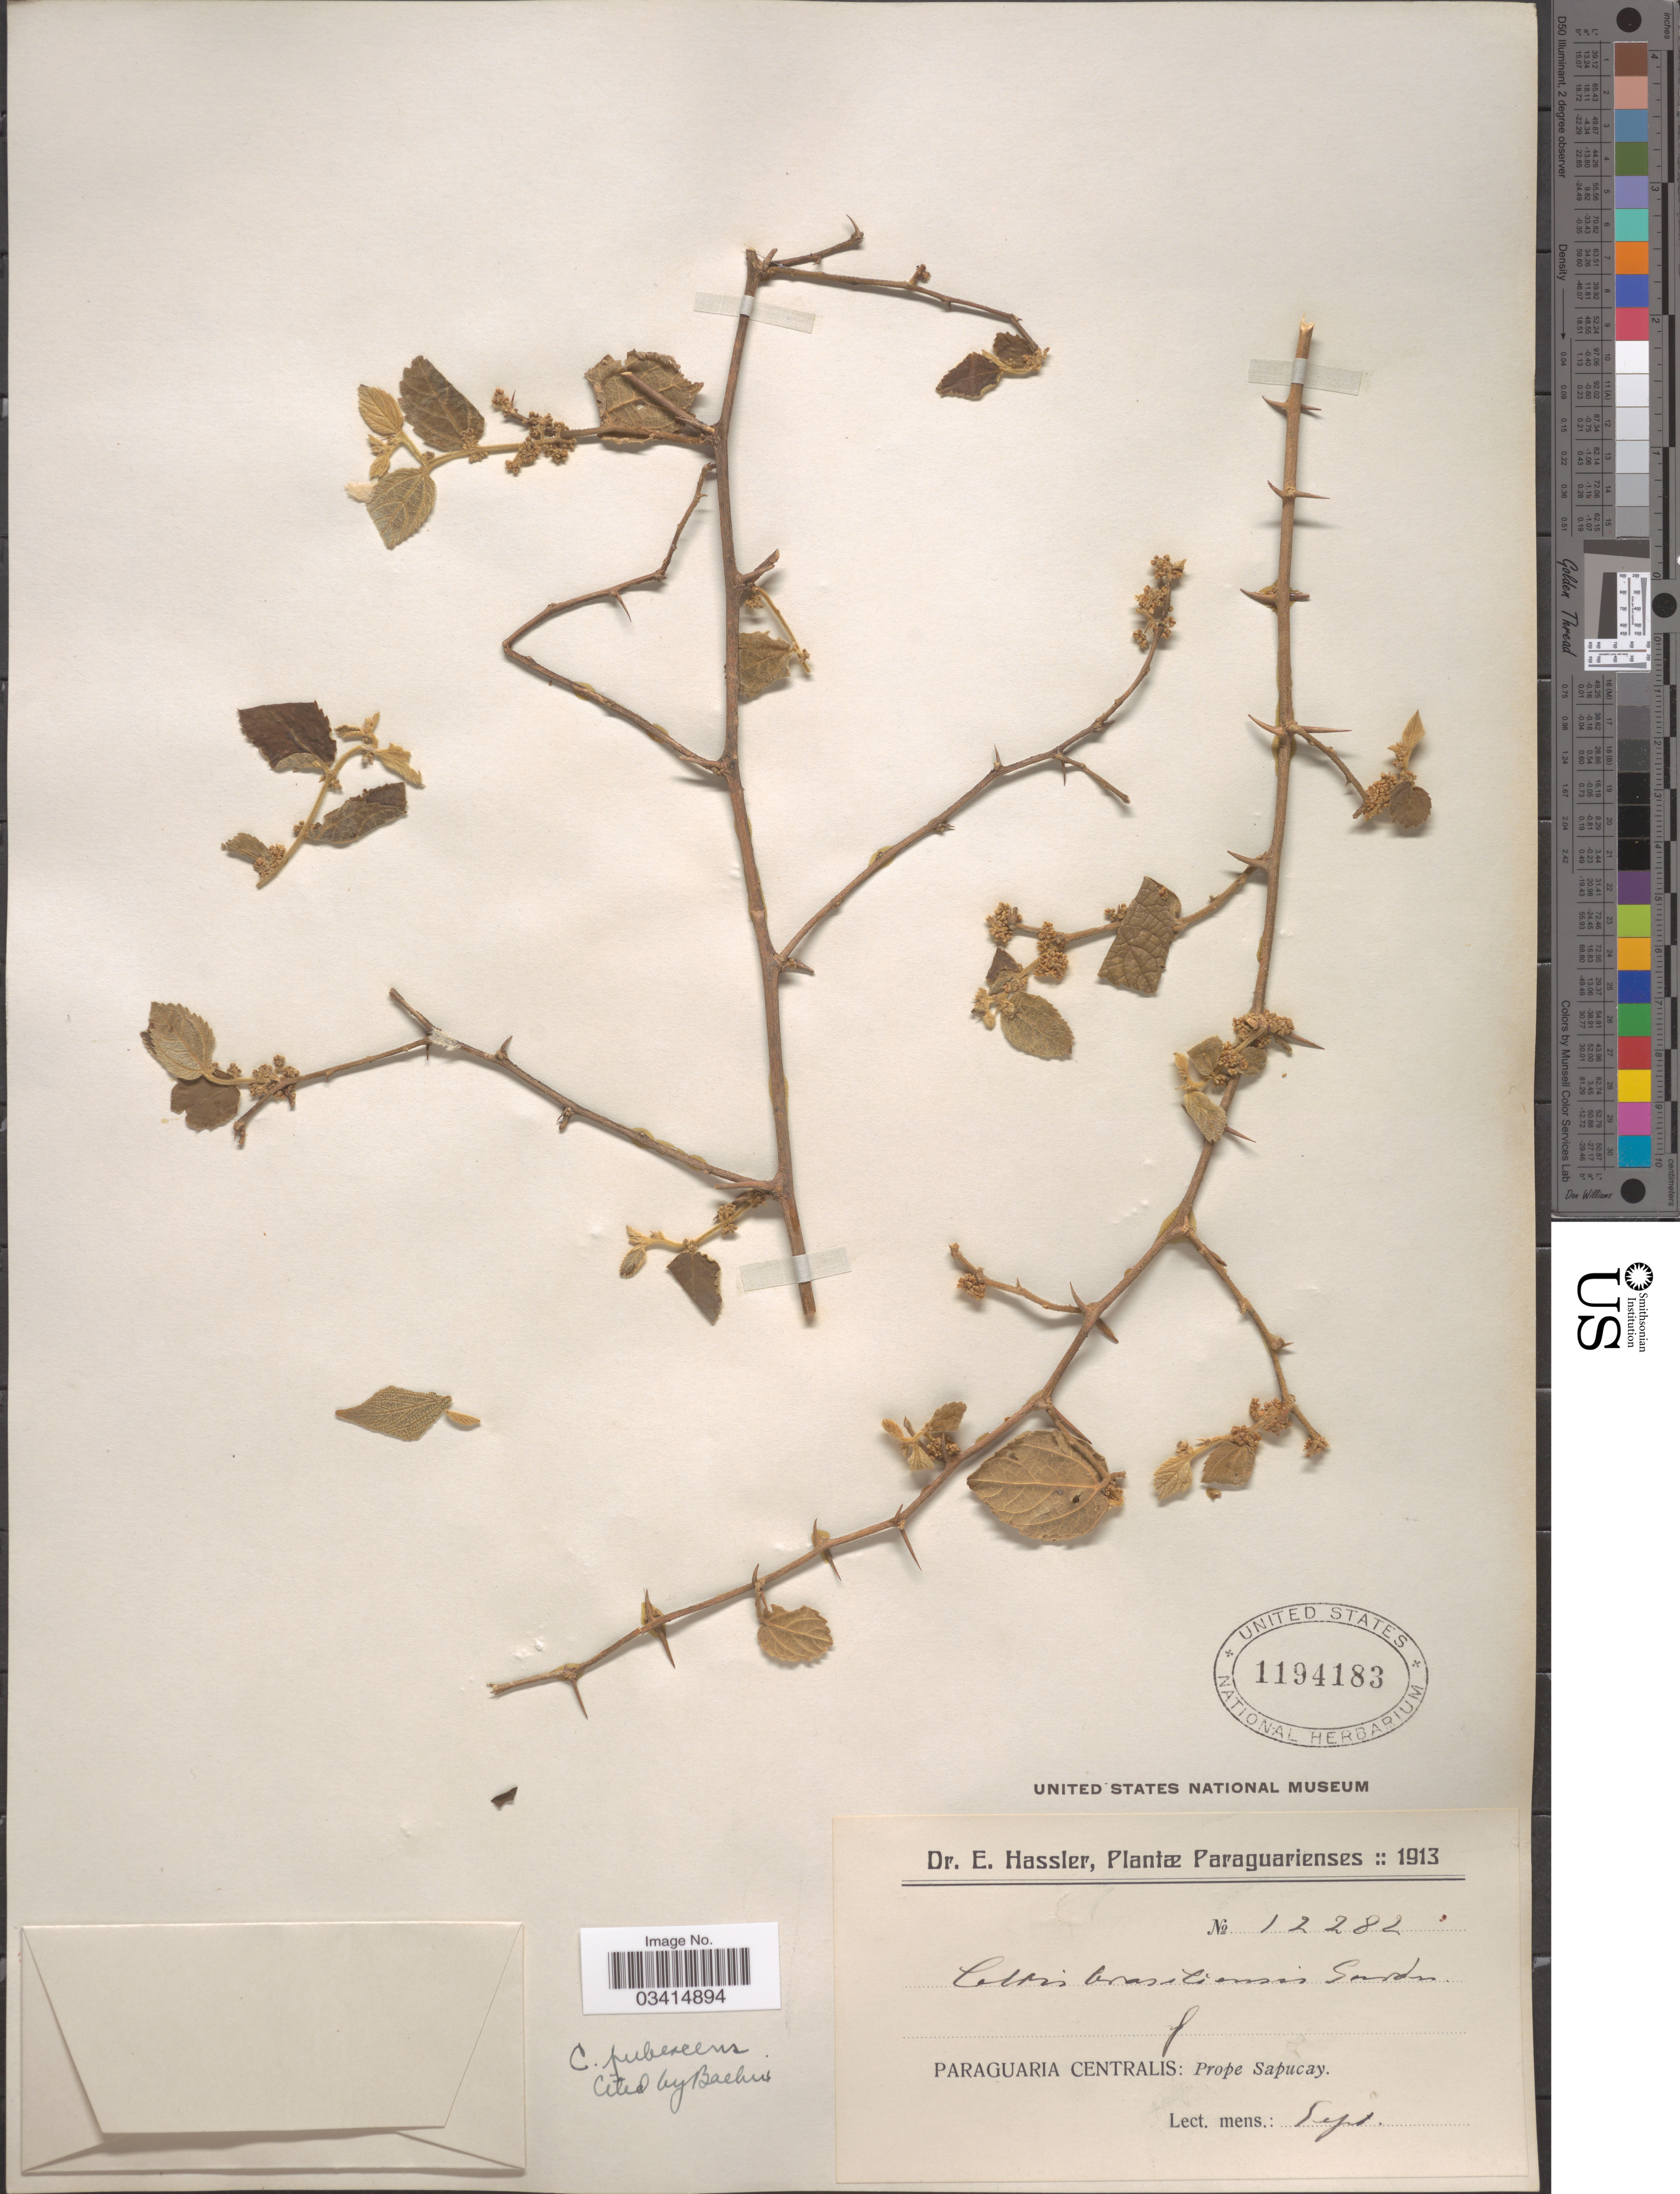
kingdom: Plantae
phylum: Tracheophyta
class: Magnoliopsida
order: Rosales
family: Cannabaceae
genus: Celtis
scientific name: Celtis pubescens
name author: (Kunth) Spreng.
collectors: E. Hassler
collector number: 12282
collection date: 1913-09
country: Paraguay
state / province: Paraguari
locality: Paraguaria Centralis: Prope Sapucay.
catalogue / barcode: US 1194183